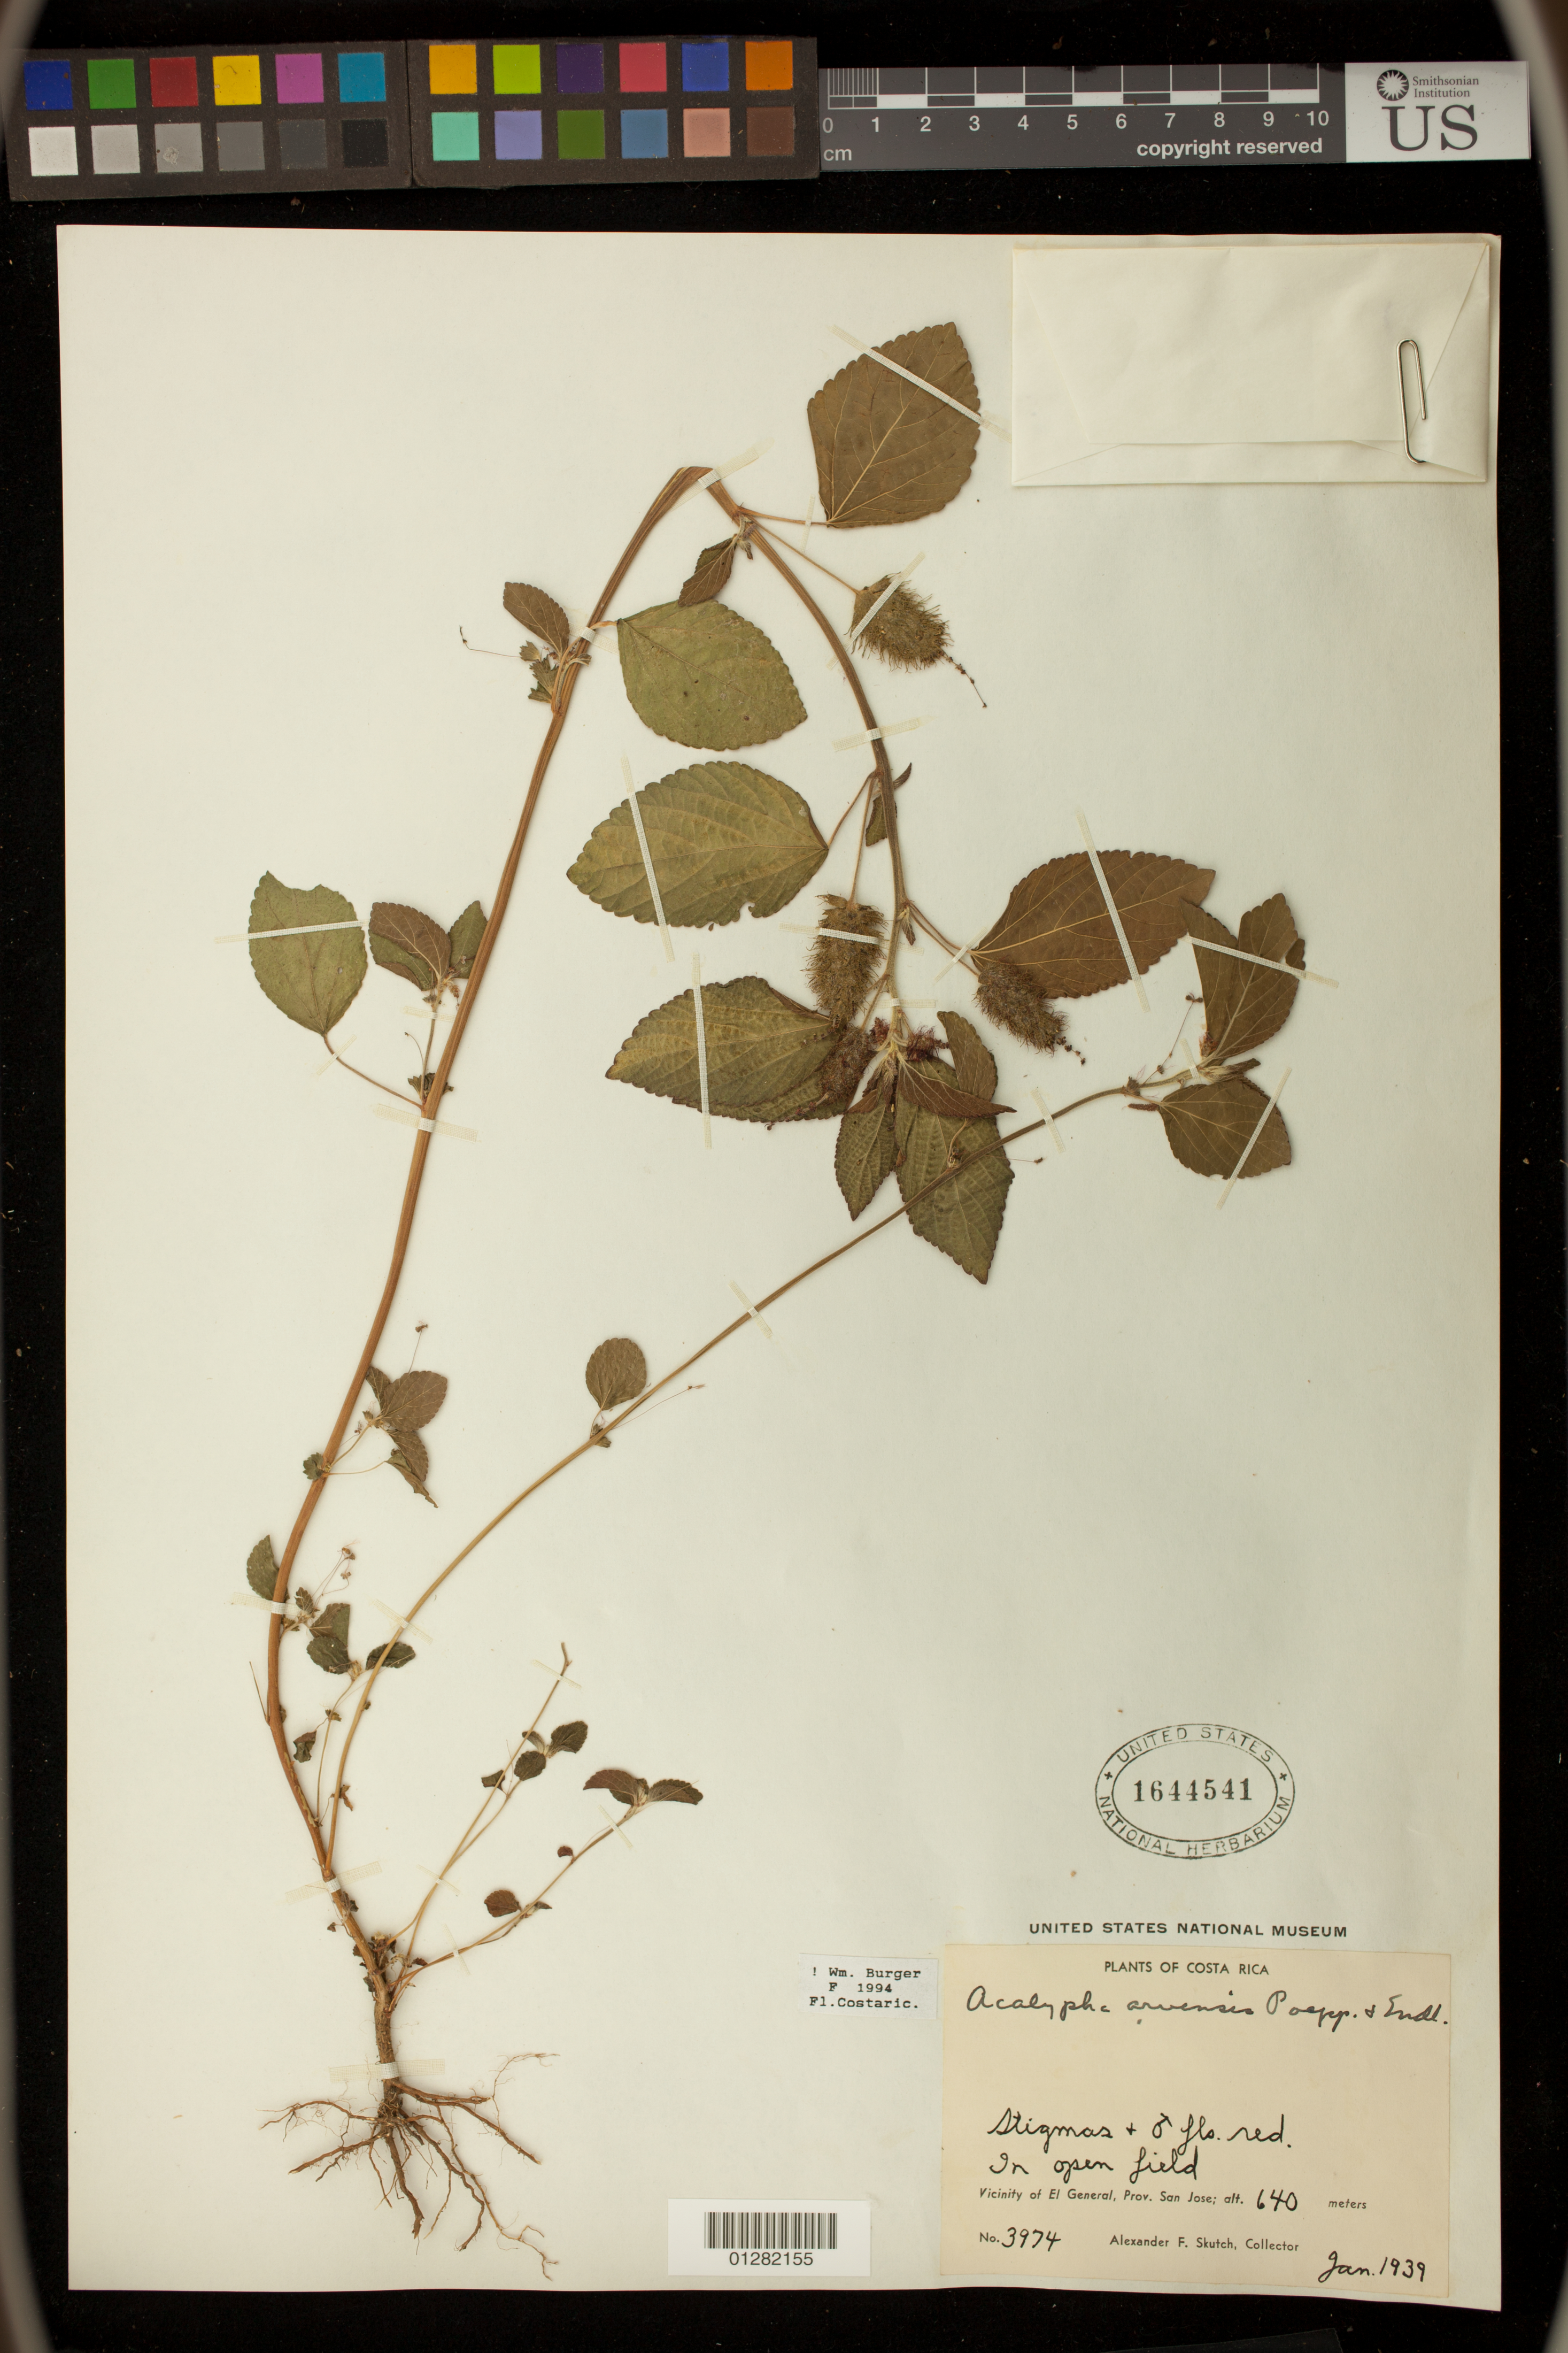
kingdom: Plantae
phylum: Tracheophyta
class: Magnoliopsida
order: Malpighiales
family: Euphorbiaceae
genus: Acalypha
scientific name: Acalypha arvensis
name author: Poepp.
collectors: A. F. Skutch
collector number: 3974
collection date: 1939-01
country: Costa Rica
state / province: San Jose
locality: Vicinity of El General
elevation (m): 640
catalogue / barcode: US 1644541